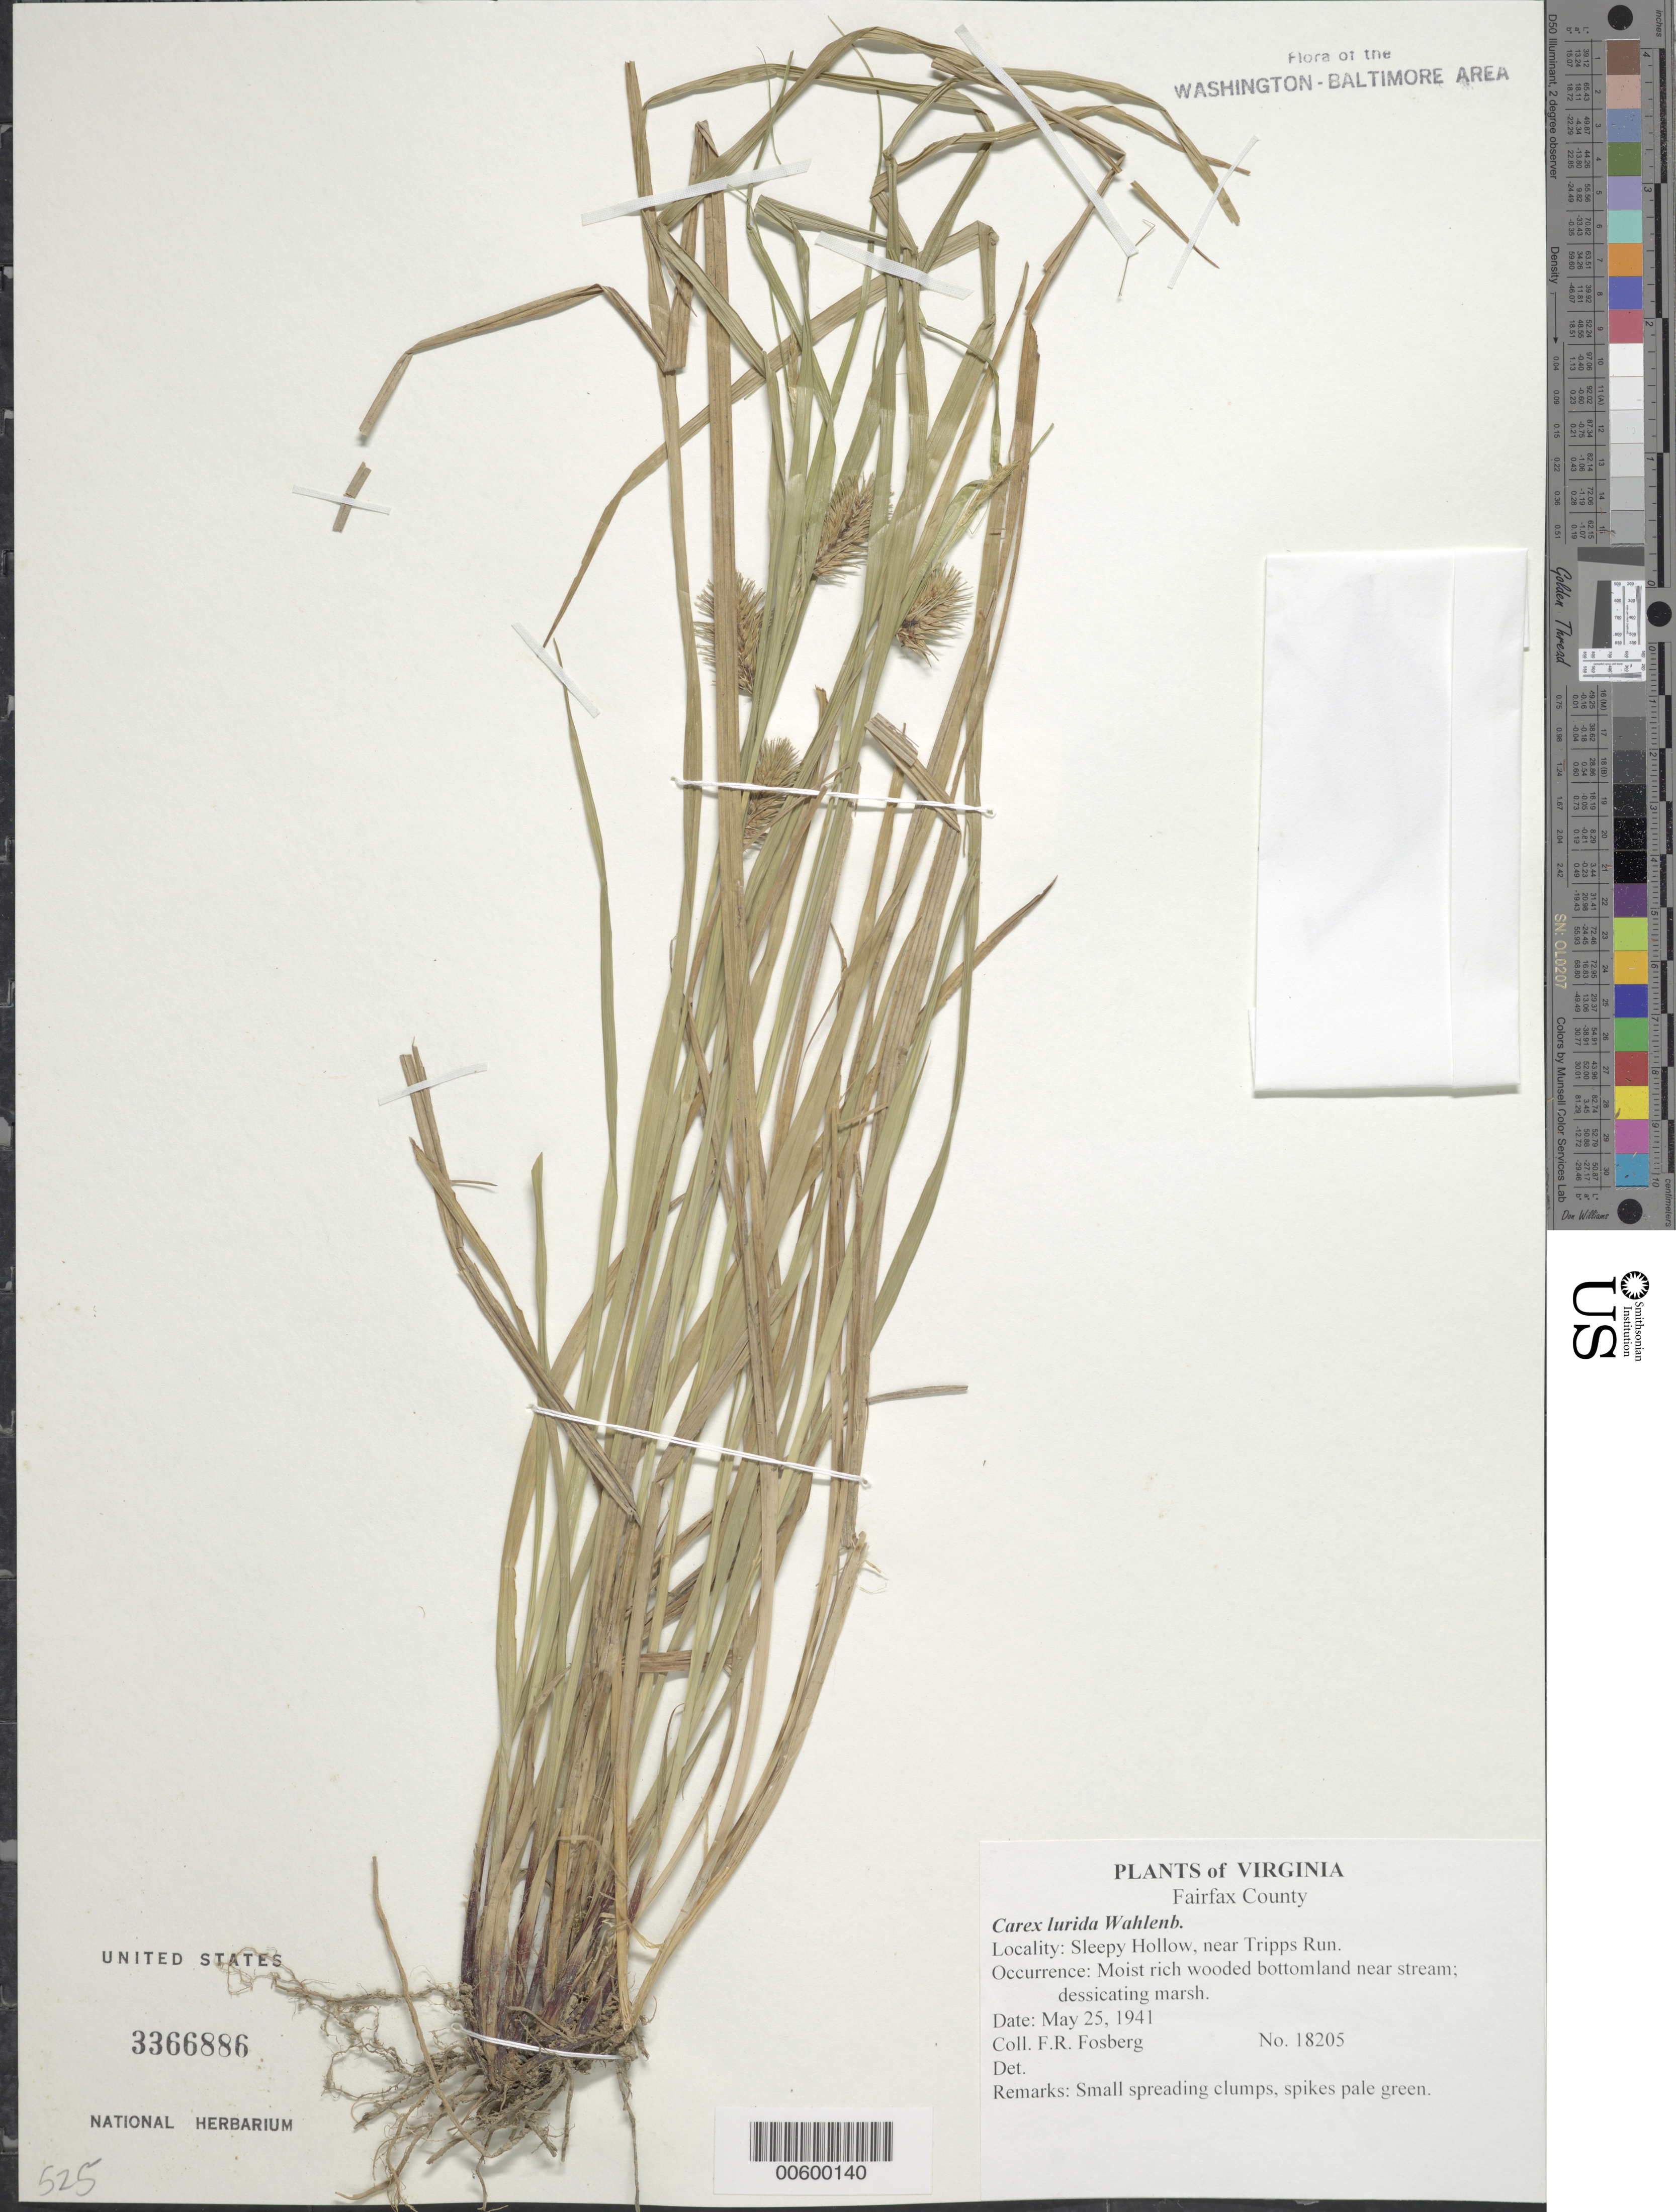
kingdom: Plantae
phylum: Tracheophyta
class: Liliopsida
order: Poales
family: Cyperaceae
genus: Carex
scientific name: Carex lurida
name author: Wahlenb.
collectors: F. R. Fosberg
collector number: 18205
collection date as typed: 25 May 1941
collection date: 1941-05-25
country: United States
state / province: Virginia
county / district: Fairfax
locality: Sleepy Hollow, near Tripps Run.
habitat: Moist rich wooded bottomland near stream; dessicating marsh.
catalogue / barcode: US 3366886